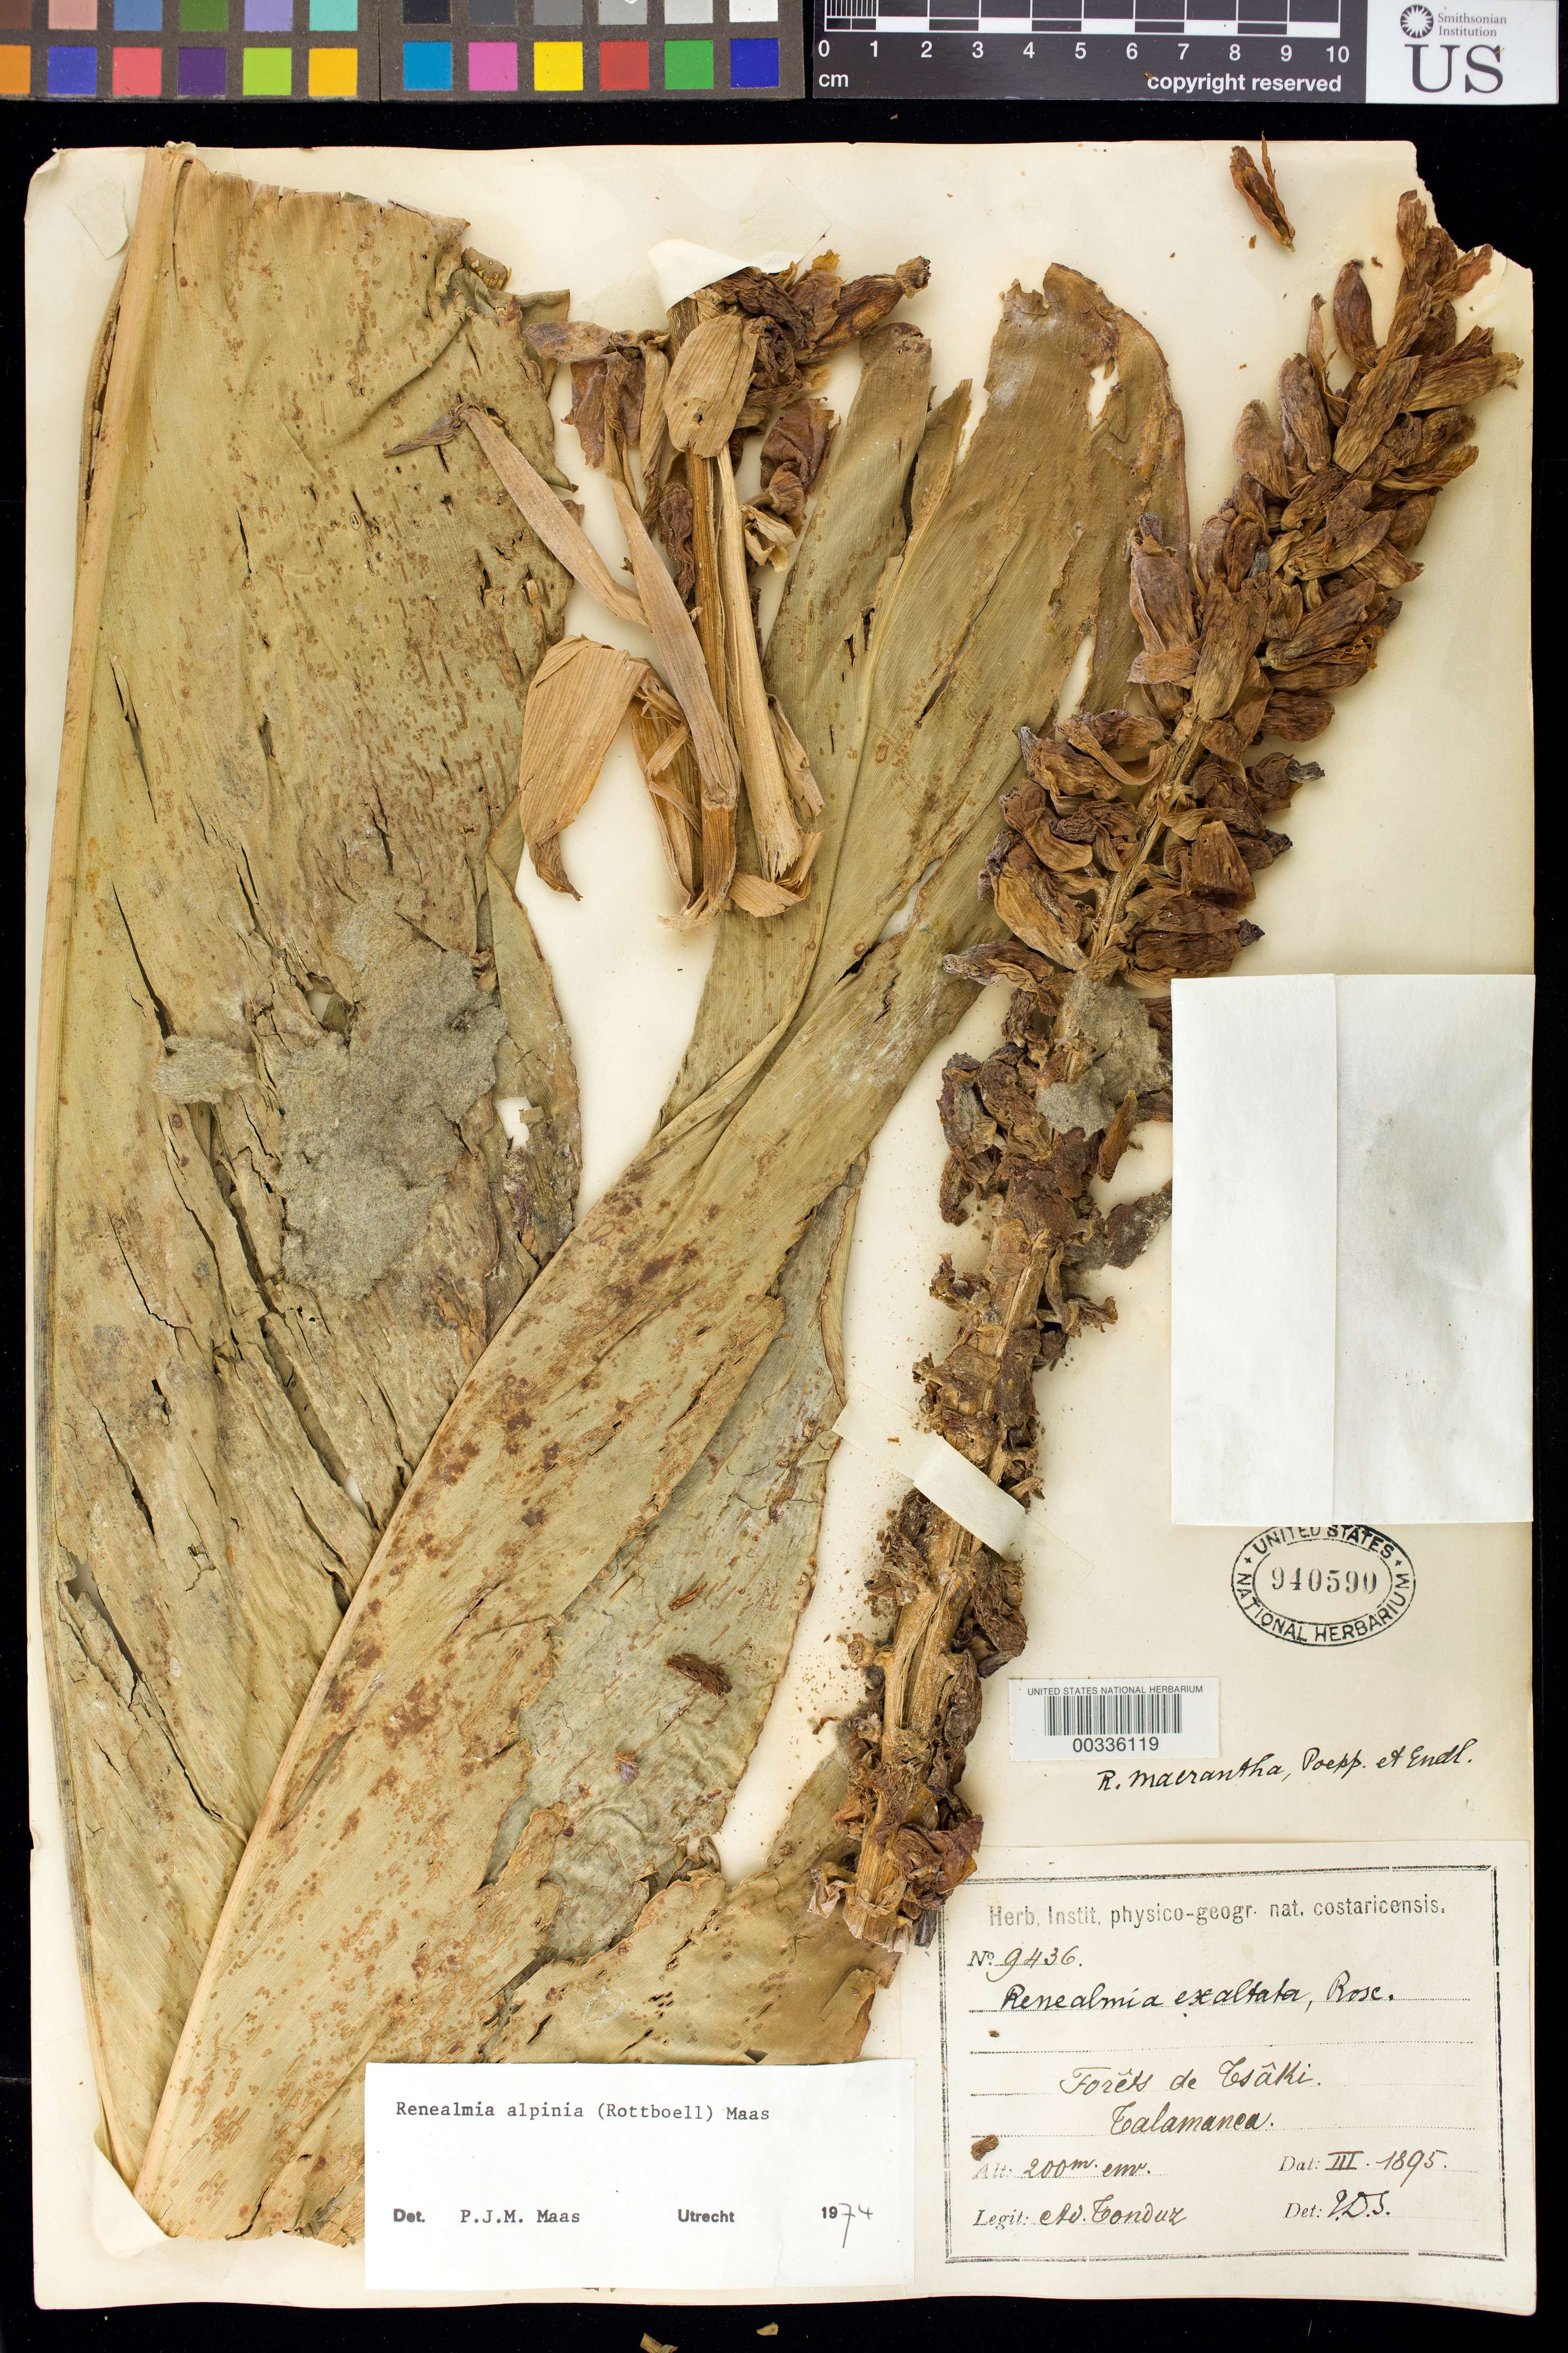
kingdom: Plantae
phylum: Tracheophyta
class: Liliopsida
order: Zingiberales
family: Zingiberaceae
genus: Renealmia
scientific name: Renealmia alpinia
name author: (Rottb.) Maas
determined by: Maas, Paul J. M.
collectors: A. Tonduz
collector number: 9436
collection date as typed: Mar 1895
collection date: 1895-03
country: Costa Rica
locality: Forets de Tsaki, Talamanca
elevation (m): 200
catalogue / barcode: US 940590